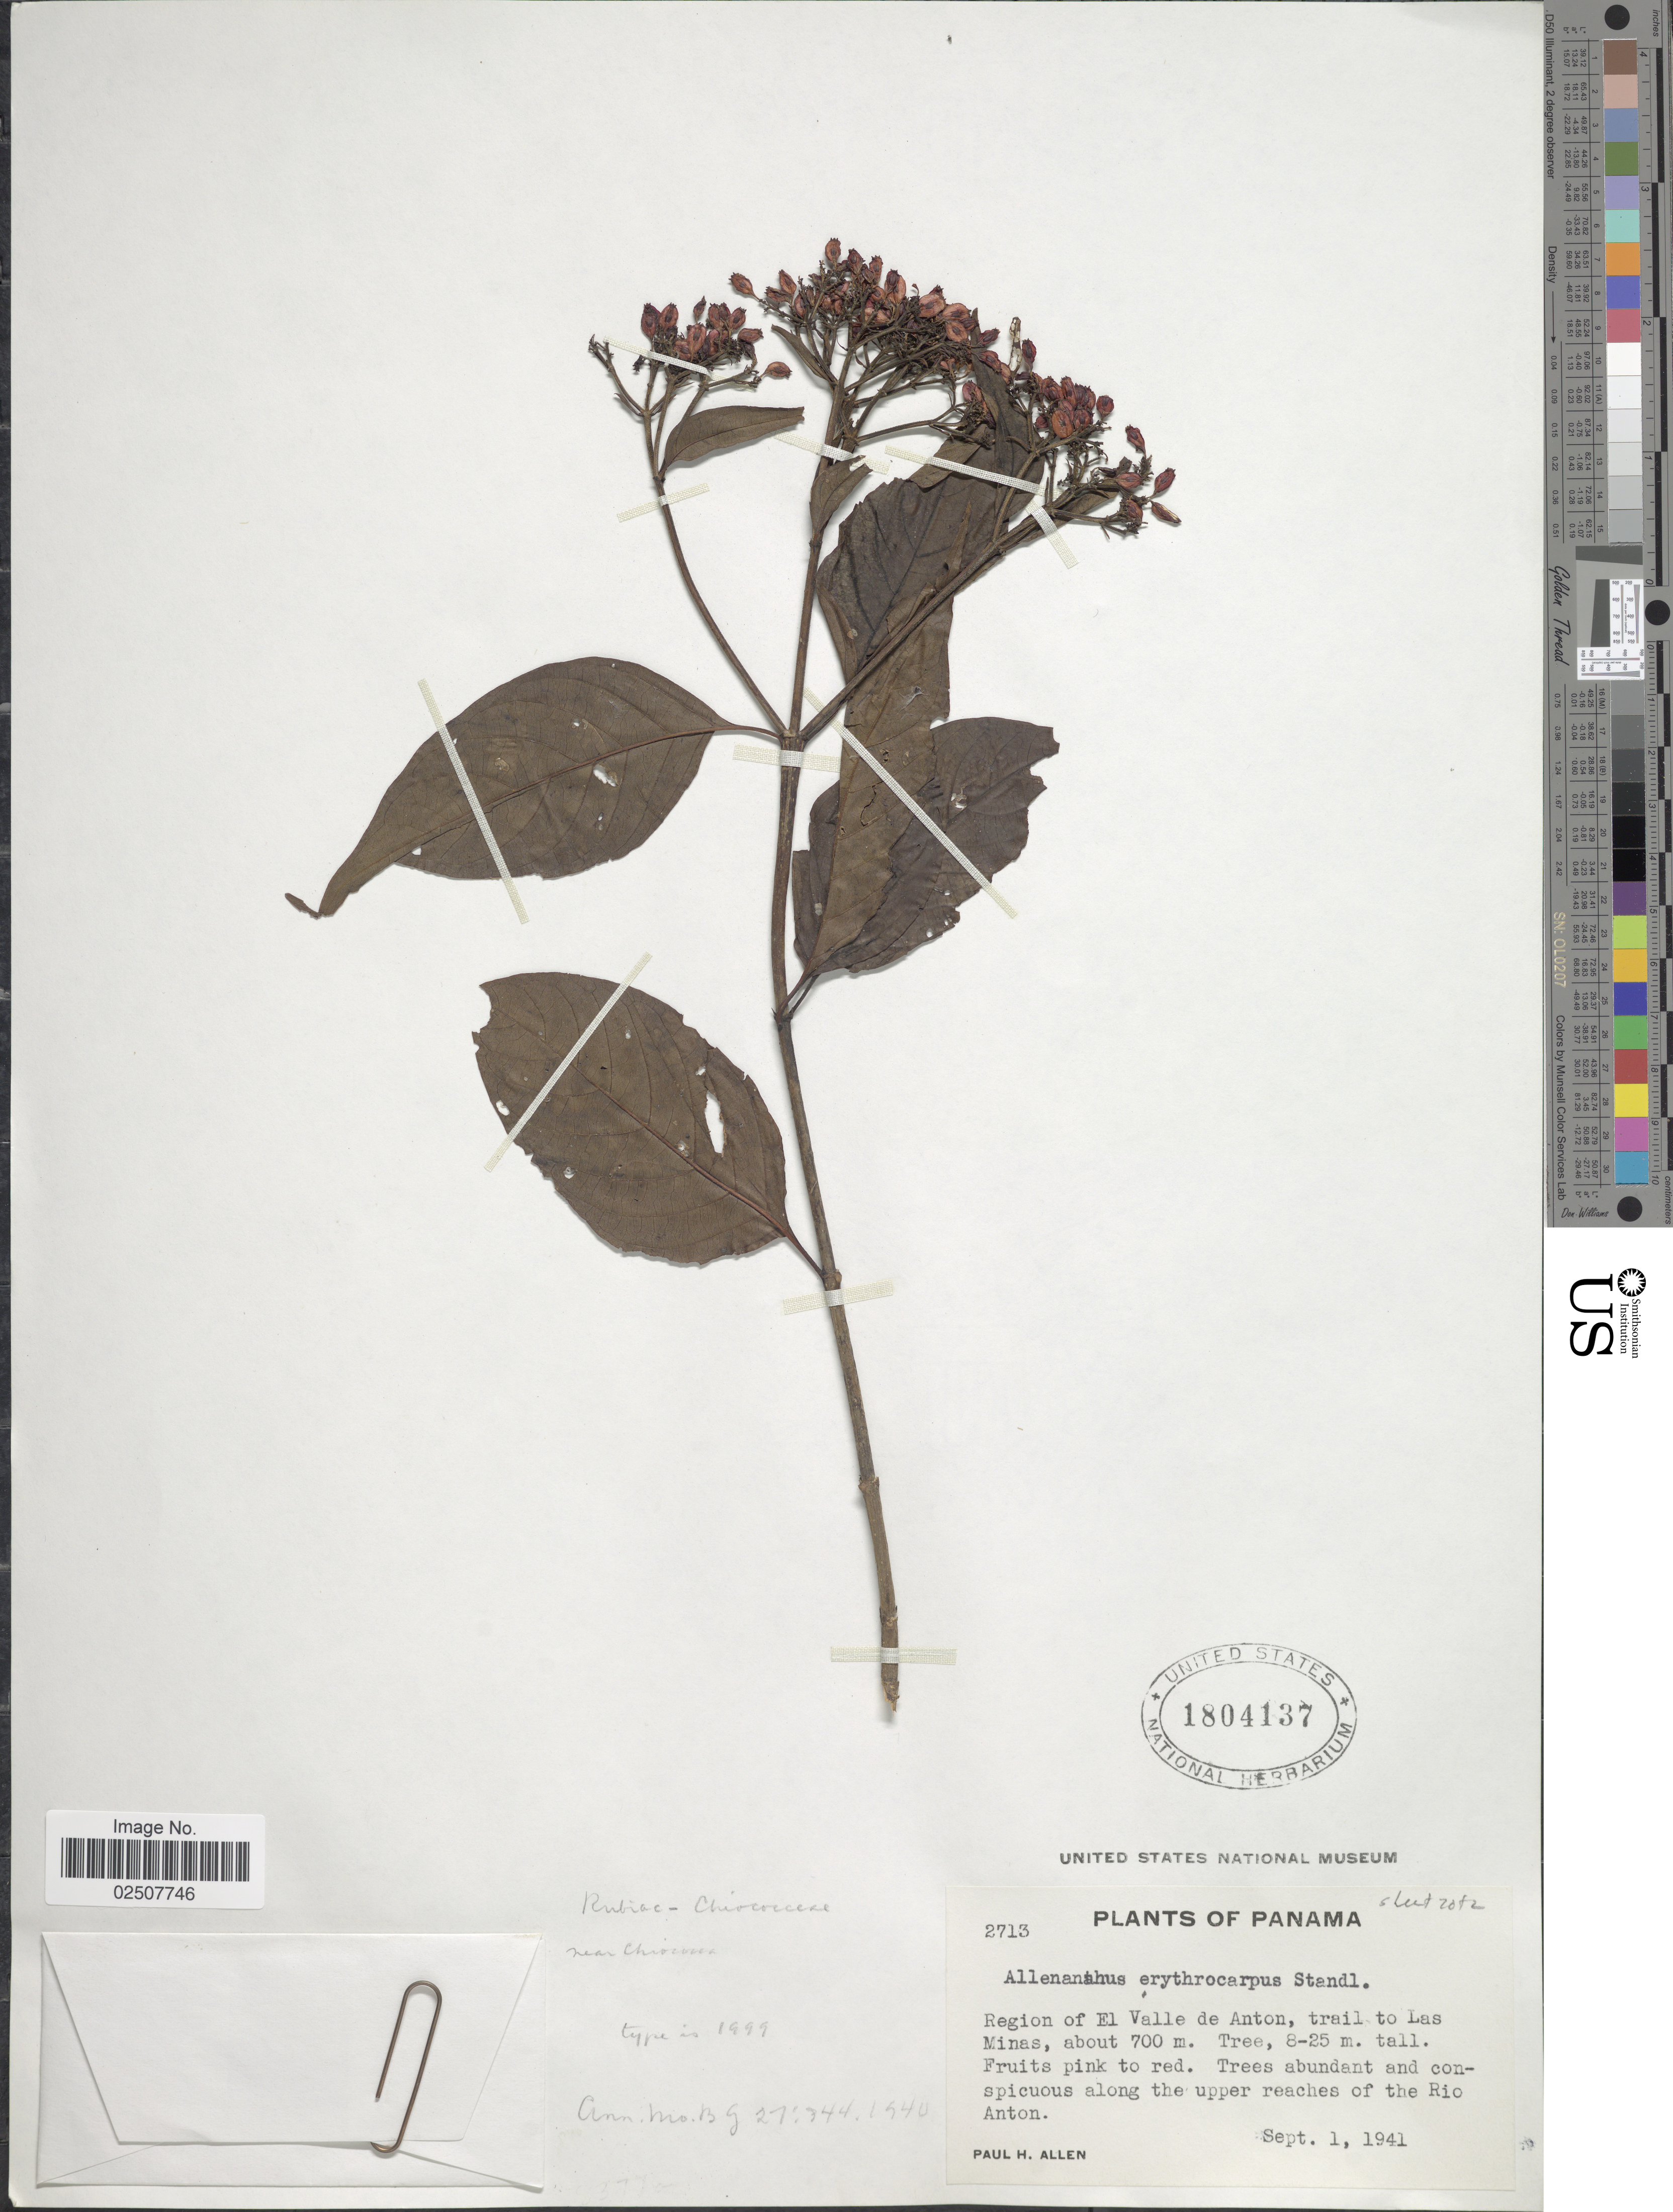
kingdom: Plantae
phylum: Tracheophyta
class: Magnoliopsida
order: Gentianales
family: Rubiaceae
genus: Allenanthus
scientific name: Allenanthus erythrocarpus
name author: Standl. in Woodson & Schery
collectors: P. H. Allen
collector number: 2713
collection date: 1941-09-01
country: Panama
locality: Region of El Valle de Anton, trail to Las Minas, about 700 m. along the upper reaches of the Rio Anton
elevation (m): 700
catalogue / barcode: US 1804137